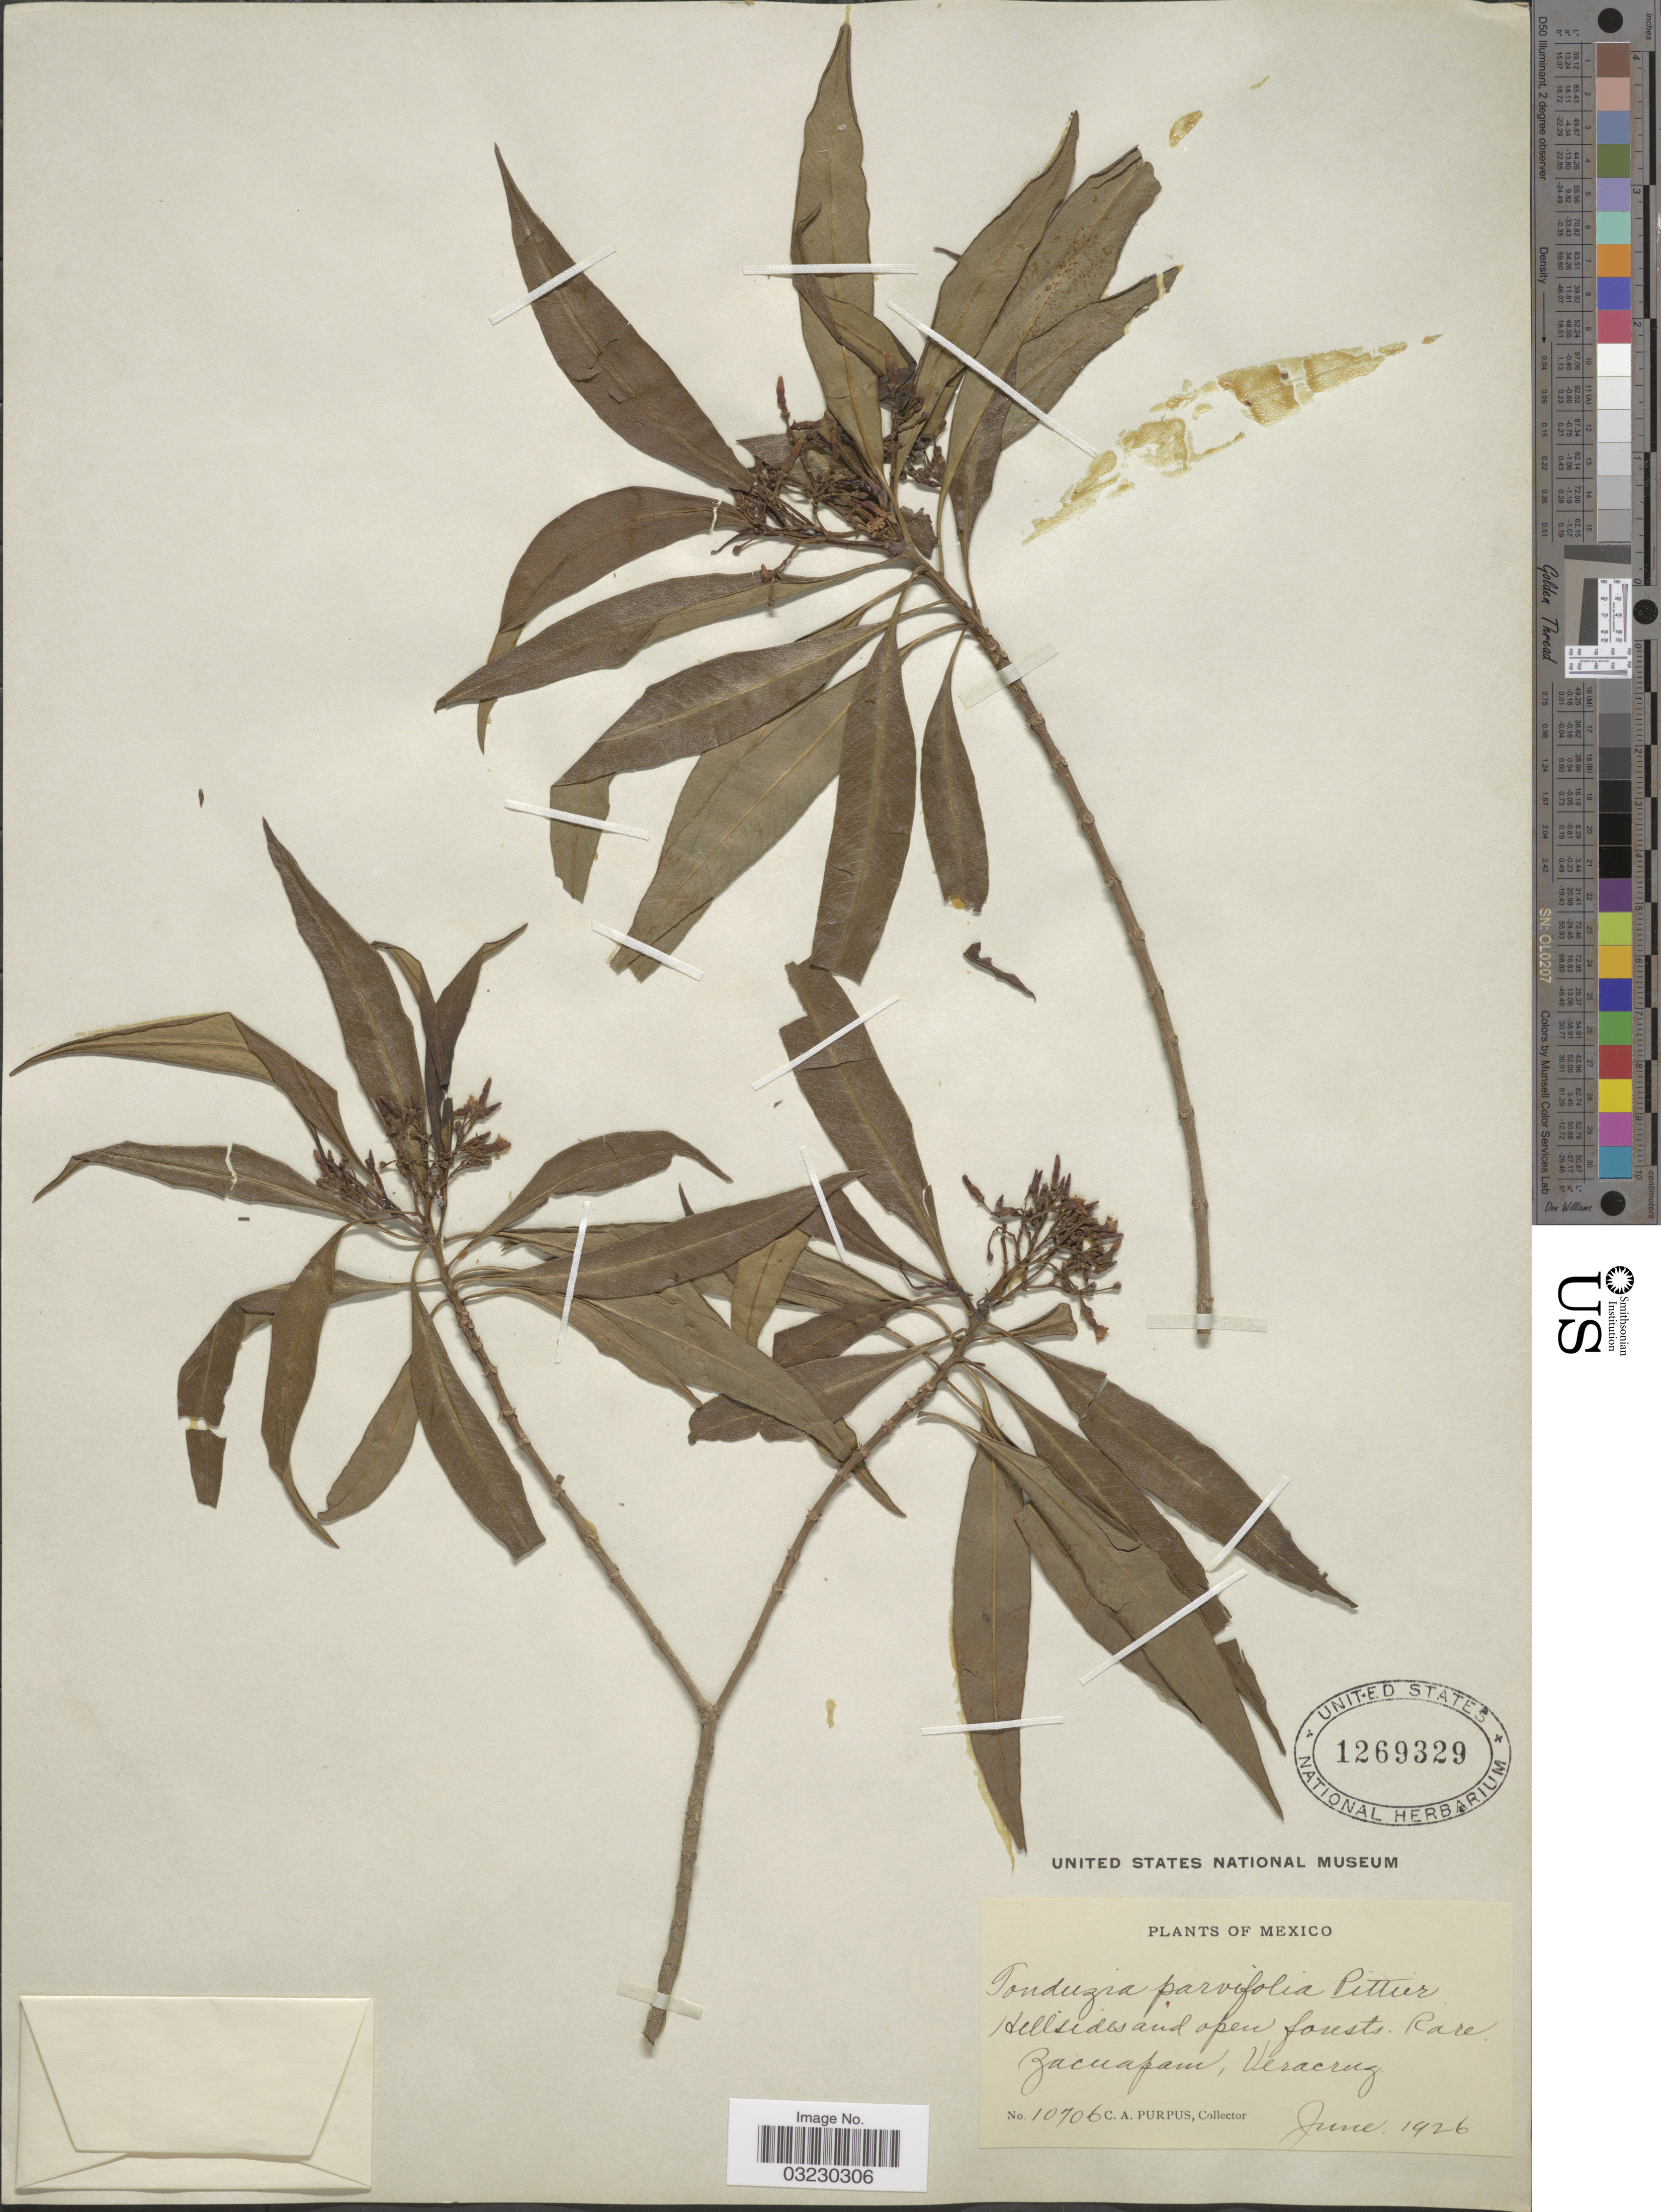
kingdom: Plantae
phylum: Tracheophyta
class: Magnoliopsida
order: Gentianales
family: Apocynaceae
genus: Tonduzia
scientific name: Tonduzia parvifolia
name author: Pittier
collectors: C. A. Purpus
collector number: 10706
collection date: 1926-06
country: Mexico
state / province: Veracruz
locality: Rare Zacuapam, Veracruz.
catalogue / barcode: US 1269329